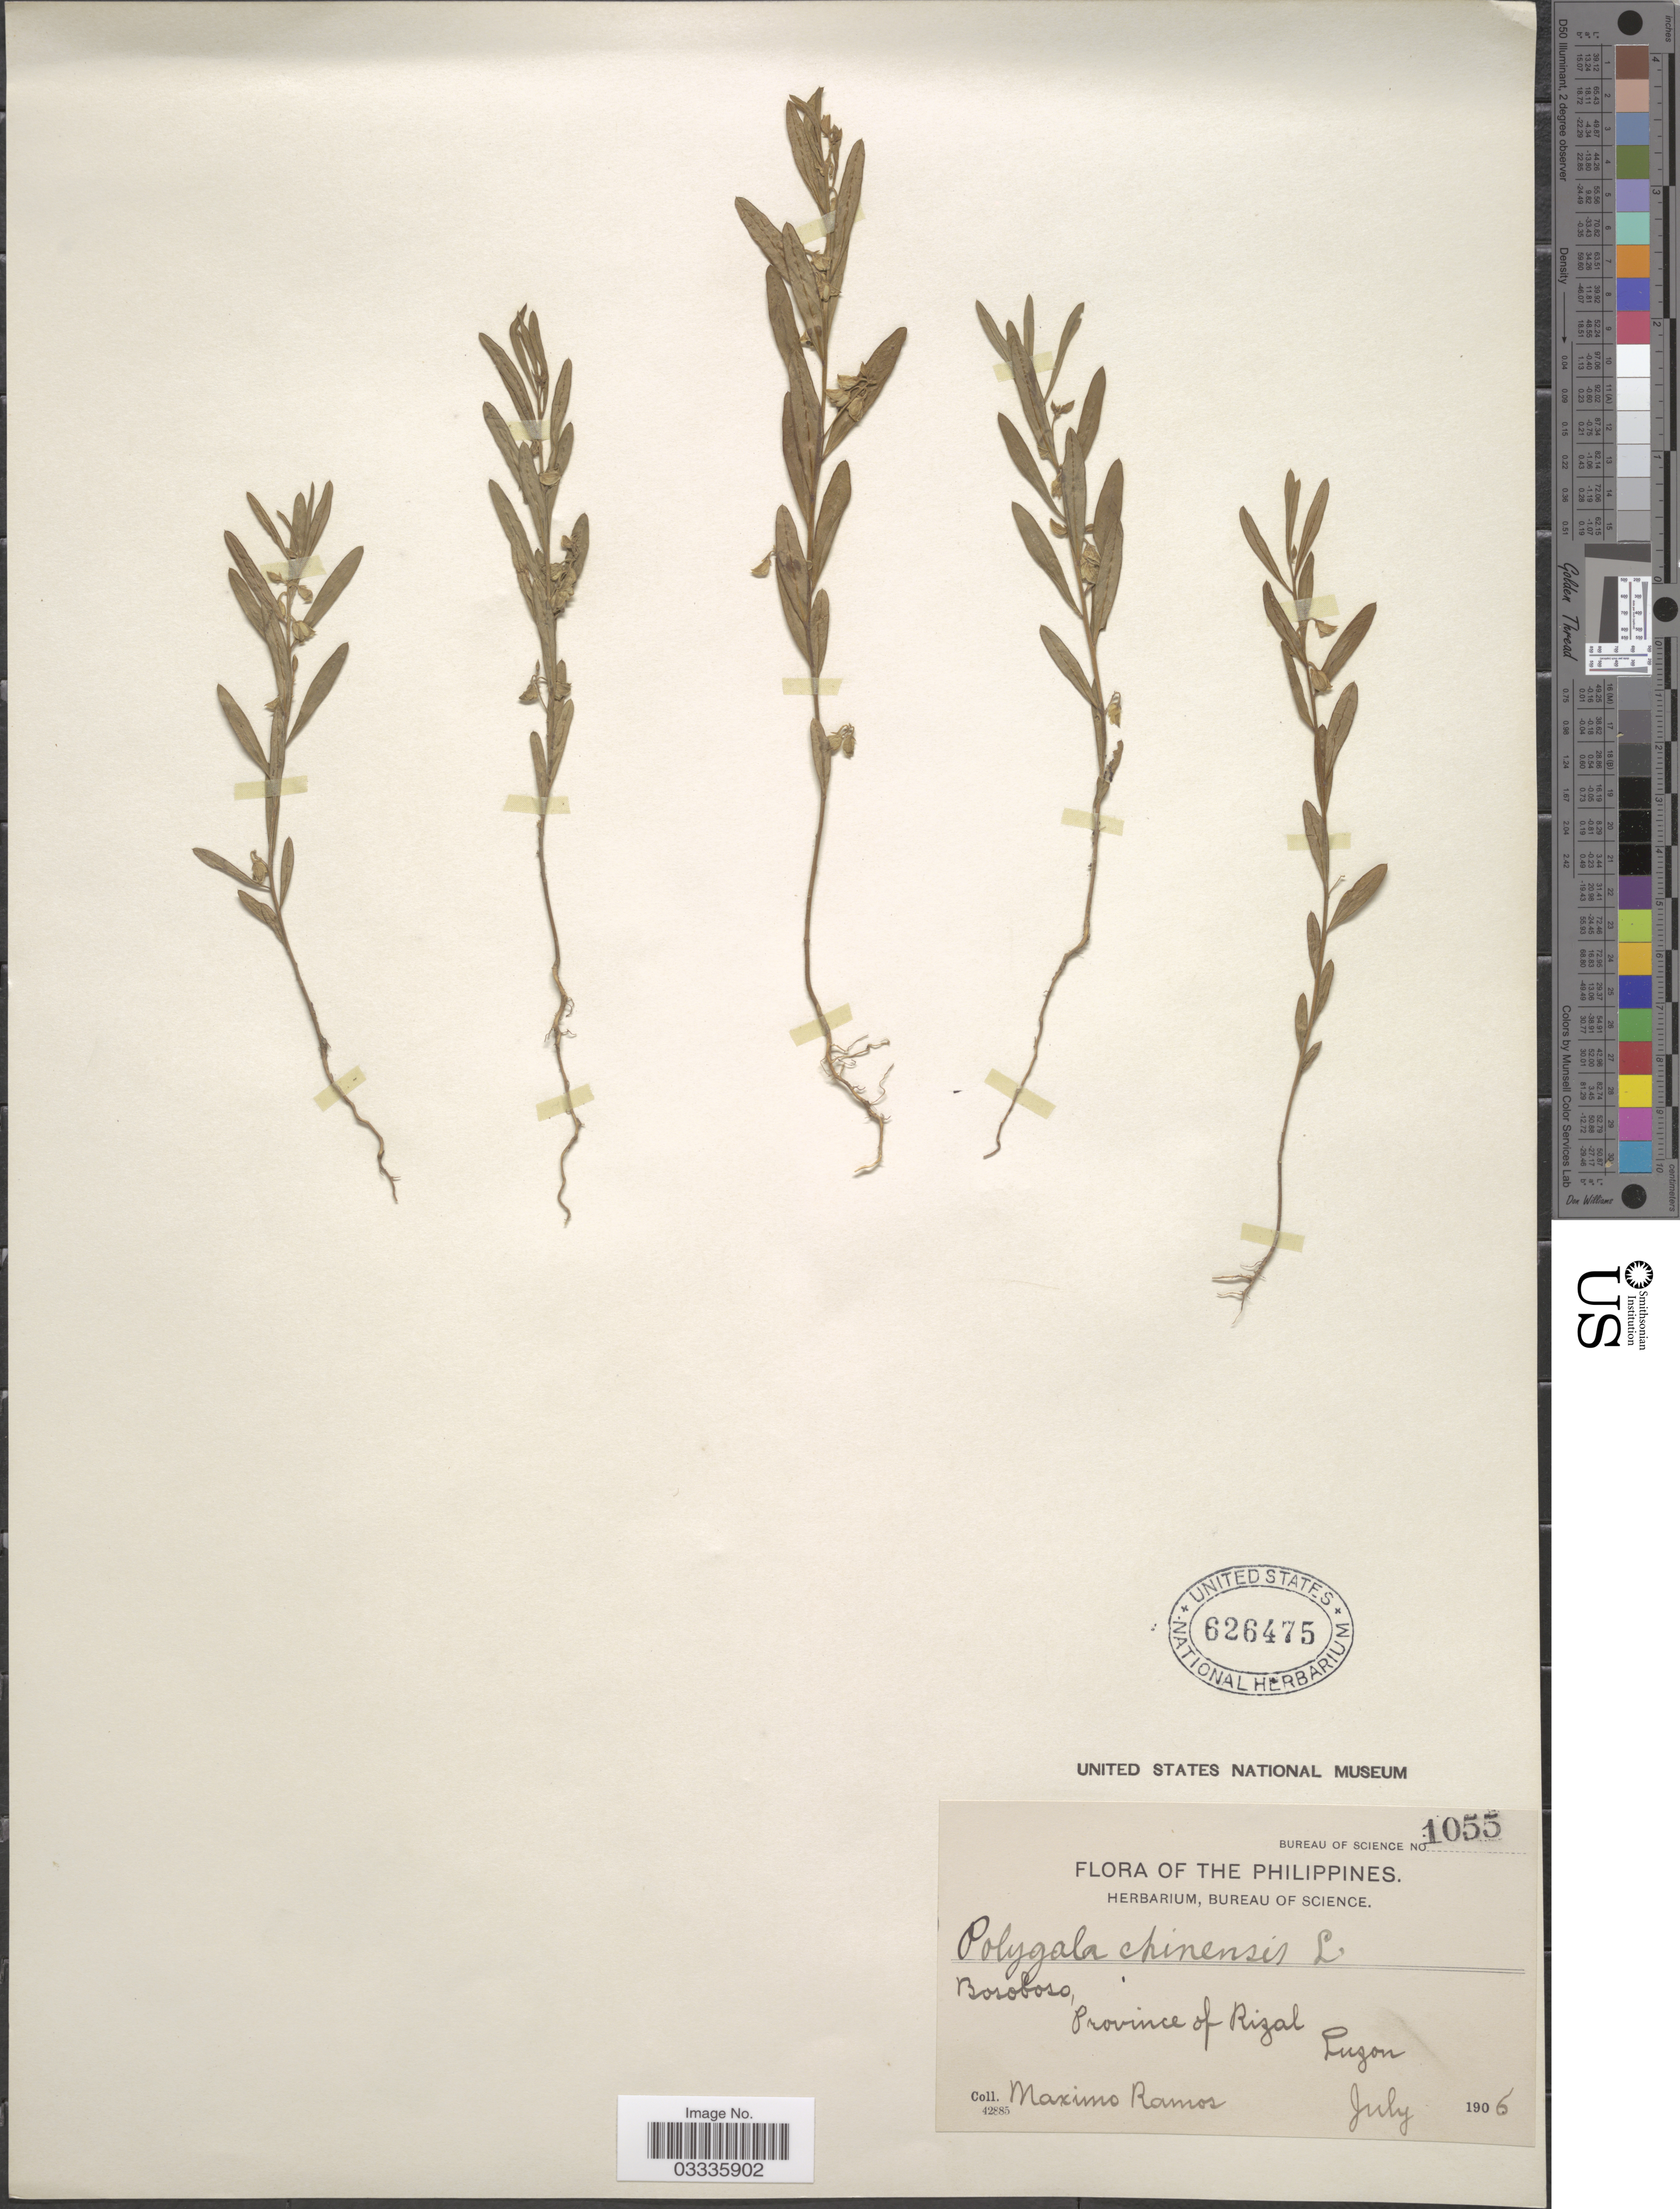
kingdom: Plantae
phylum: Tracheophyta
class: Magnoliopsida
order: Fabales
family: Polygalaceae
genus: Polygala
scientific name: Polygala chinensis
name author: L.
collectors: M. Ramos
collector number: Bureau of Science 1055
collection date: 1906-07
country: Philippines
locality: Bosoboso, Province of Rizal. Luzon.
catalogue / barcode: US 626475